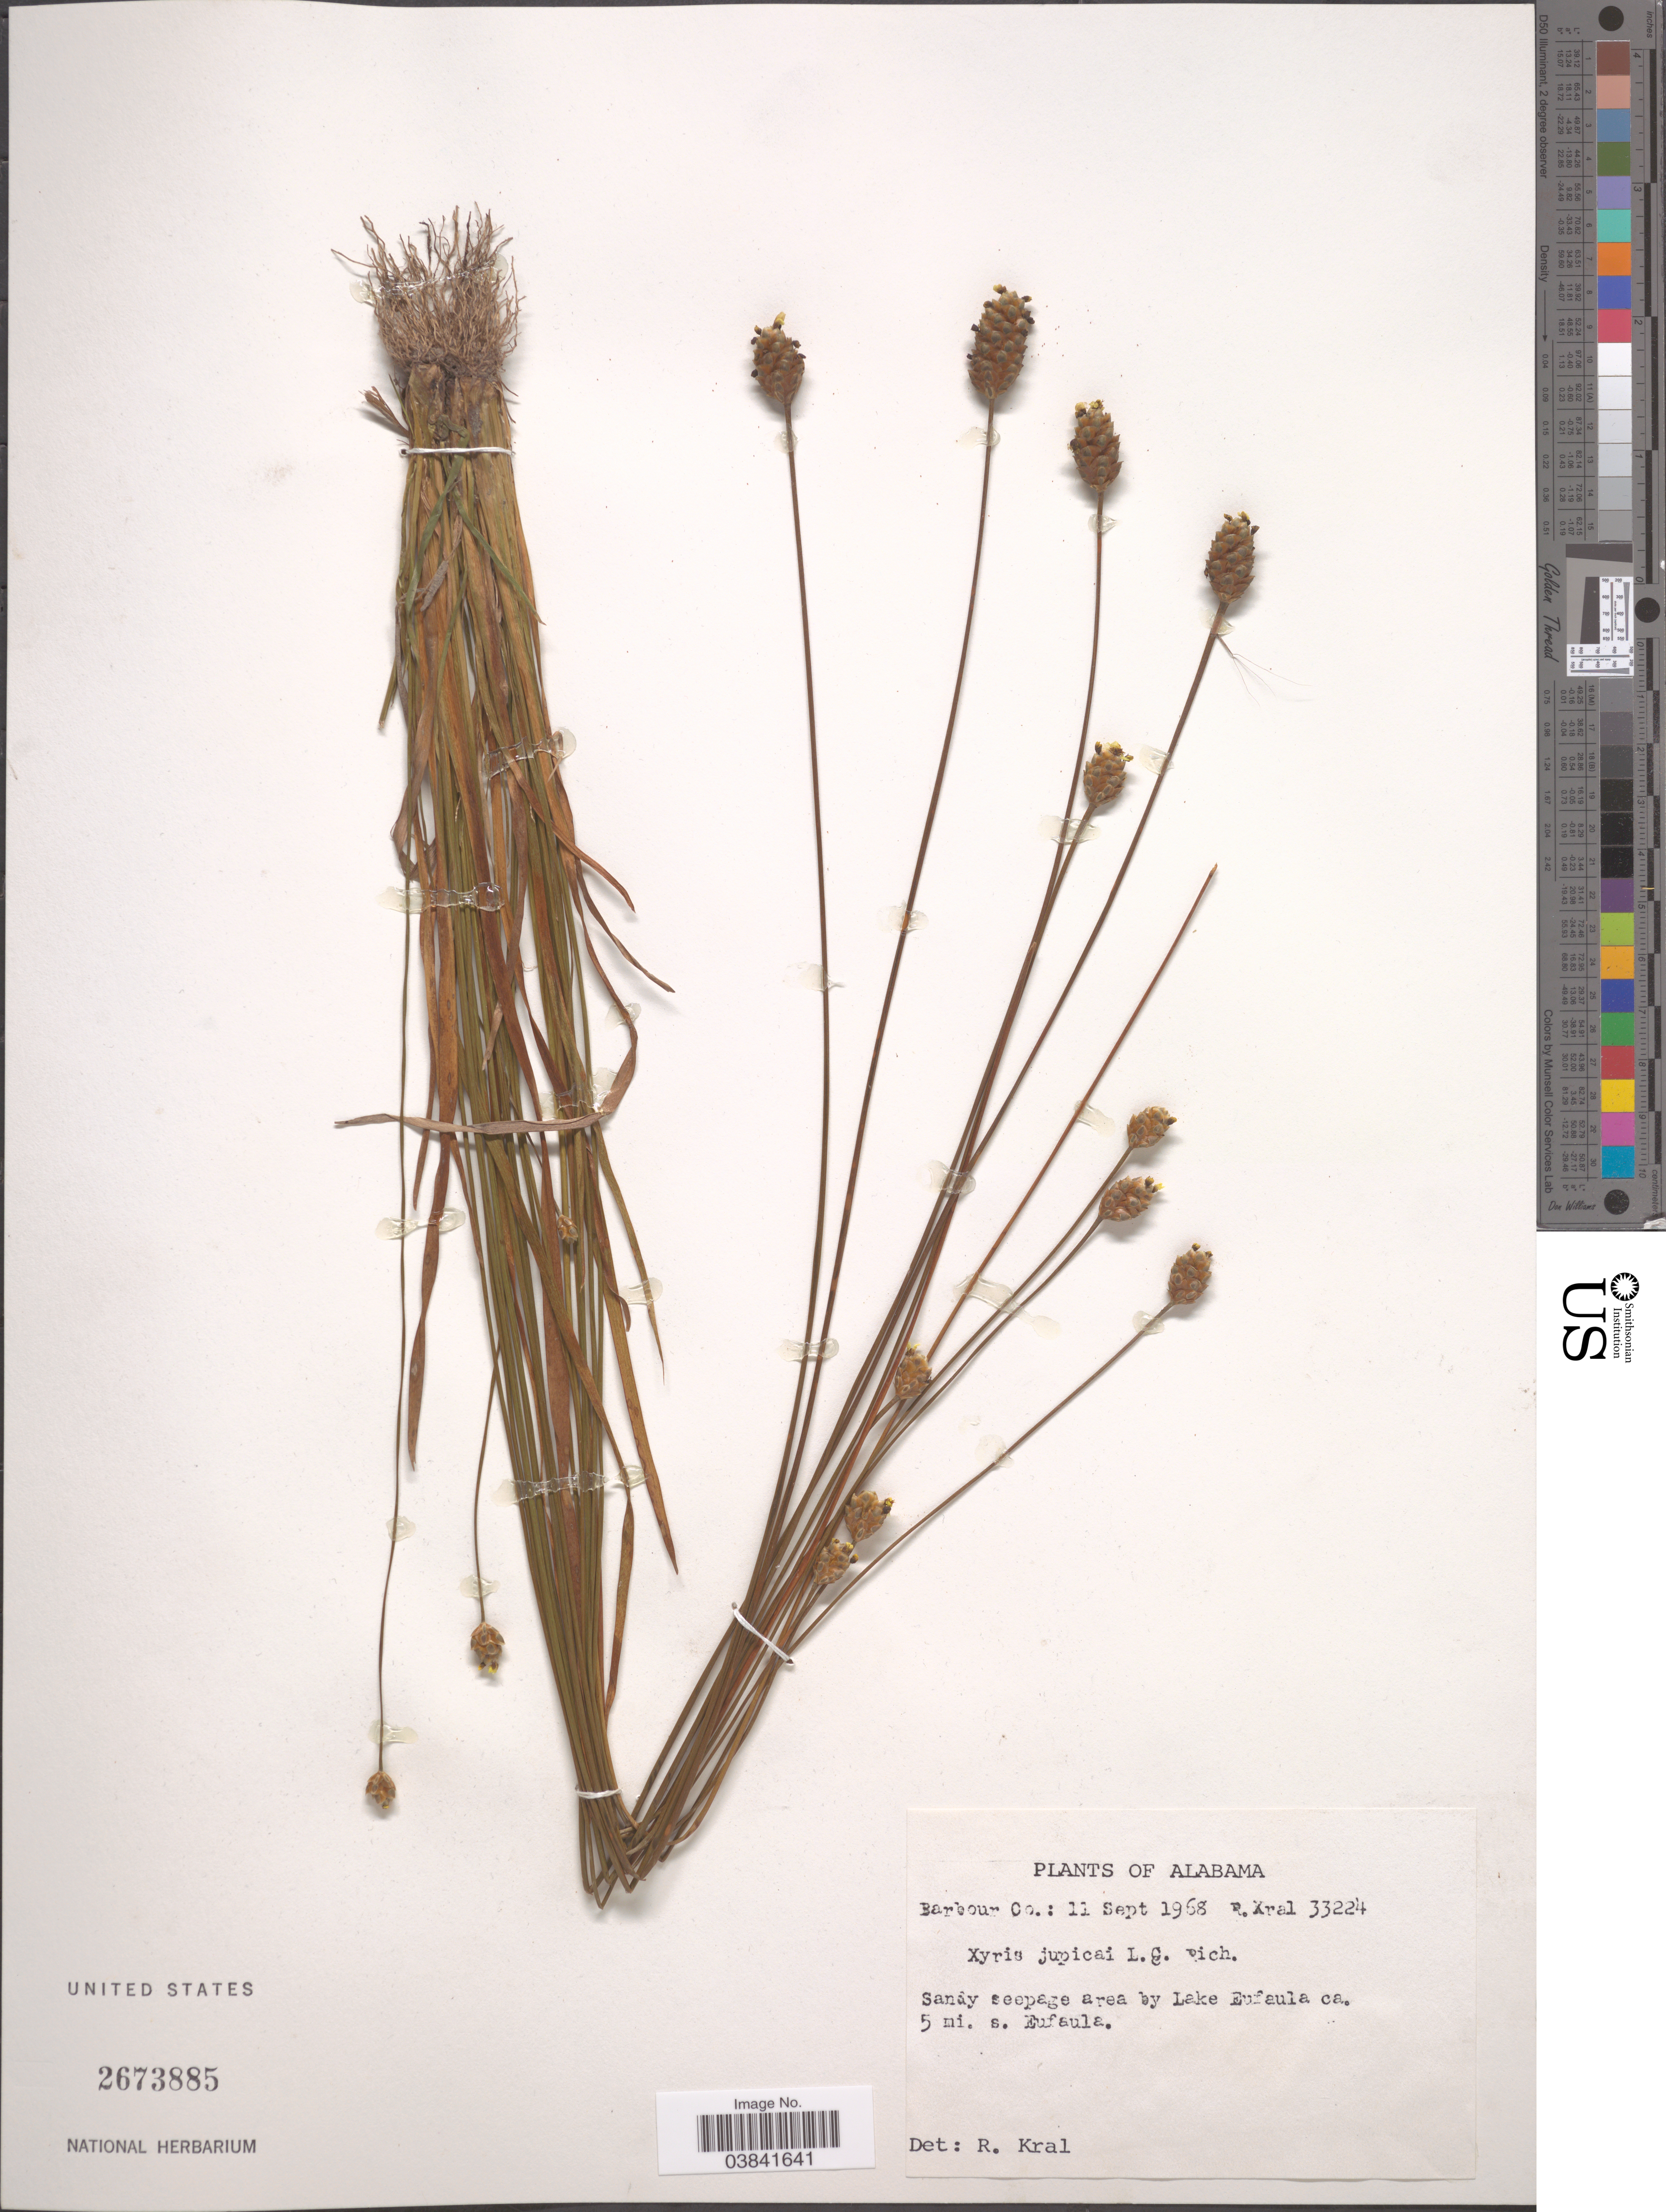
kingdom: Plantae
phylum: Tracheophyta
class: Liliopsida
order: Poales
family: Xyridaceae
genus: Xyris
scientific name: Xyris jupicai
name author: Rich.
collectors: R. Kral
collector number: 33224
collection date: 1968-09-11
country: United States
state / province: Alabama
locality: Barbour Co.: Sandy seepage area by Lake Eufaula ca. 5 mi. s. Eufaula.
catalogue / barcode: US 2673885